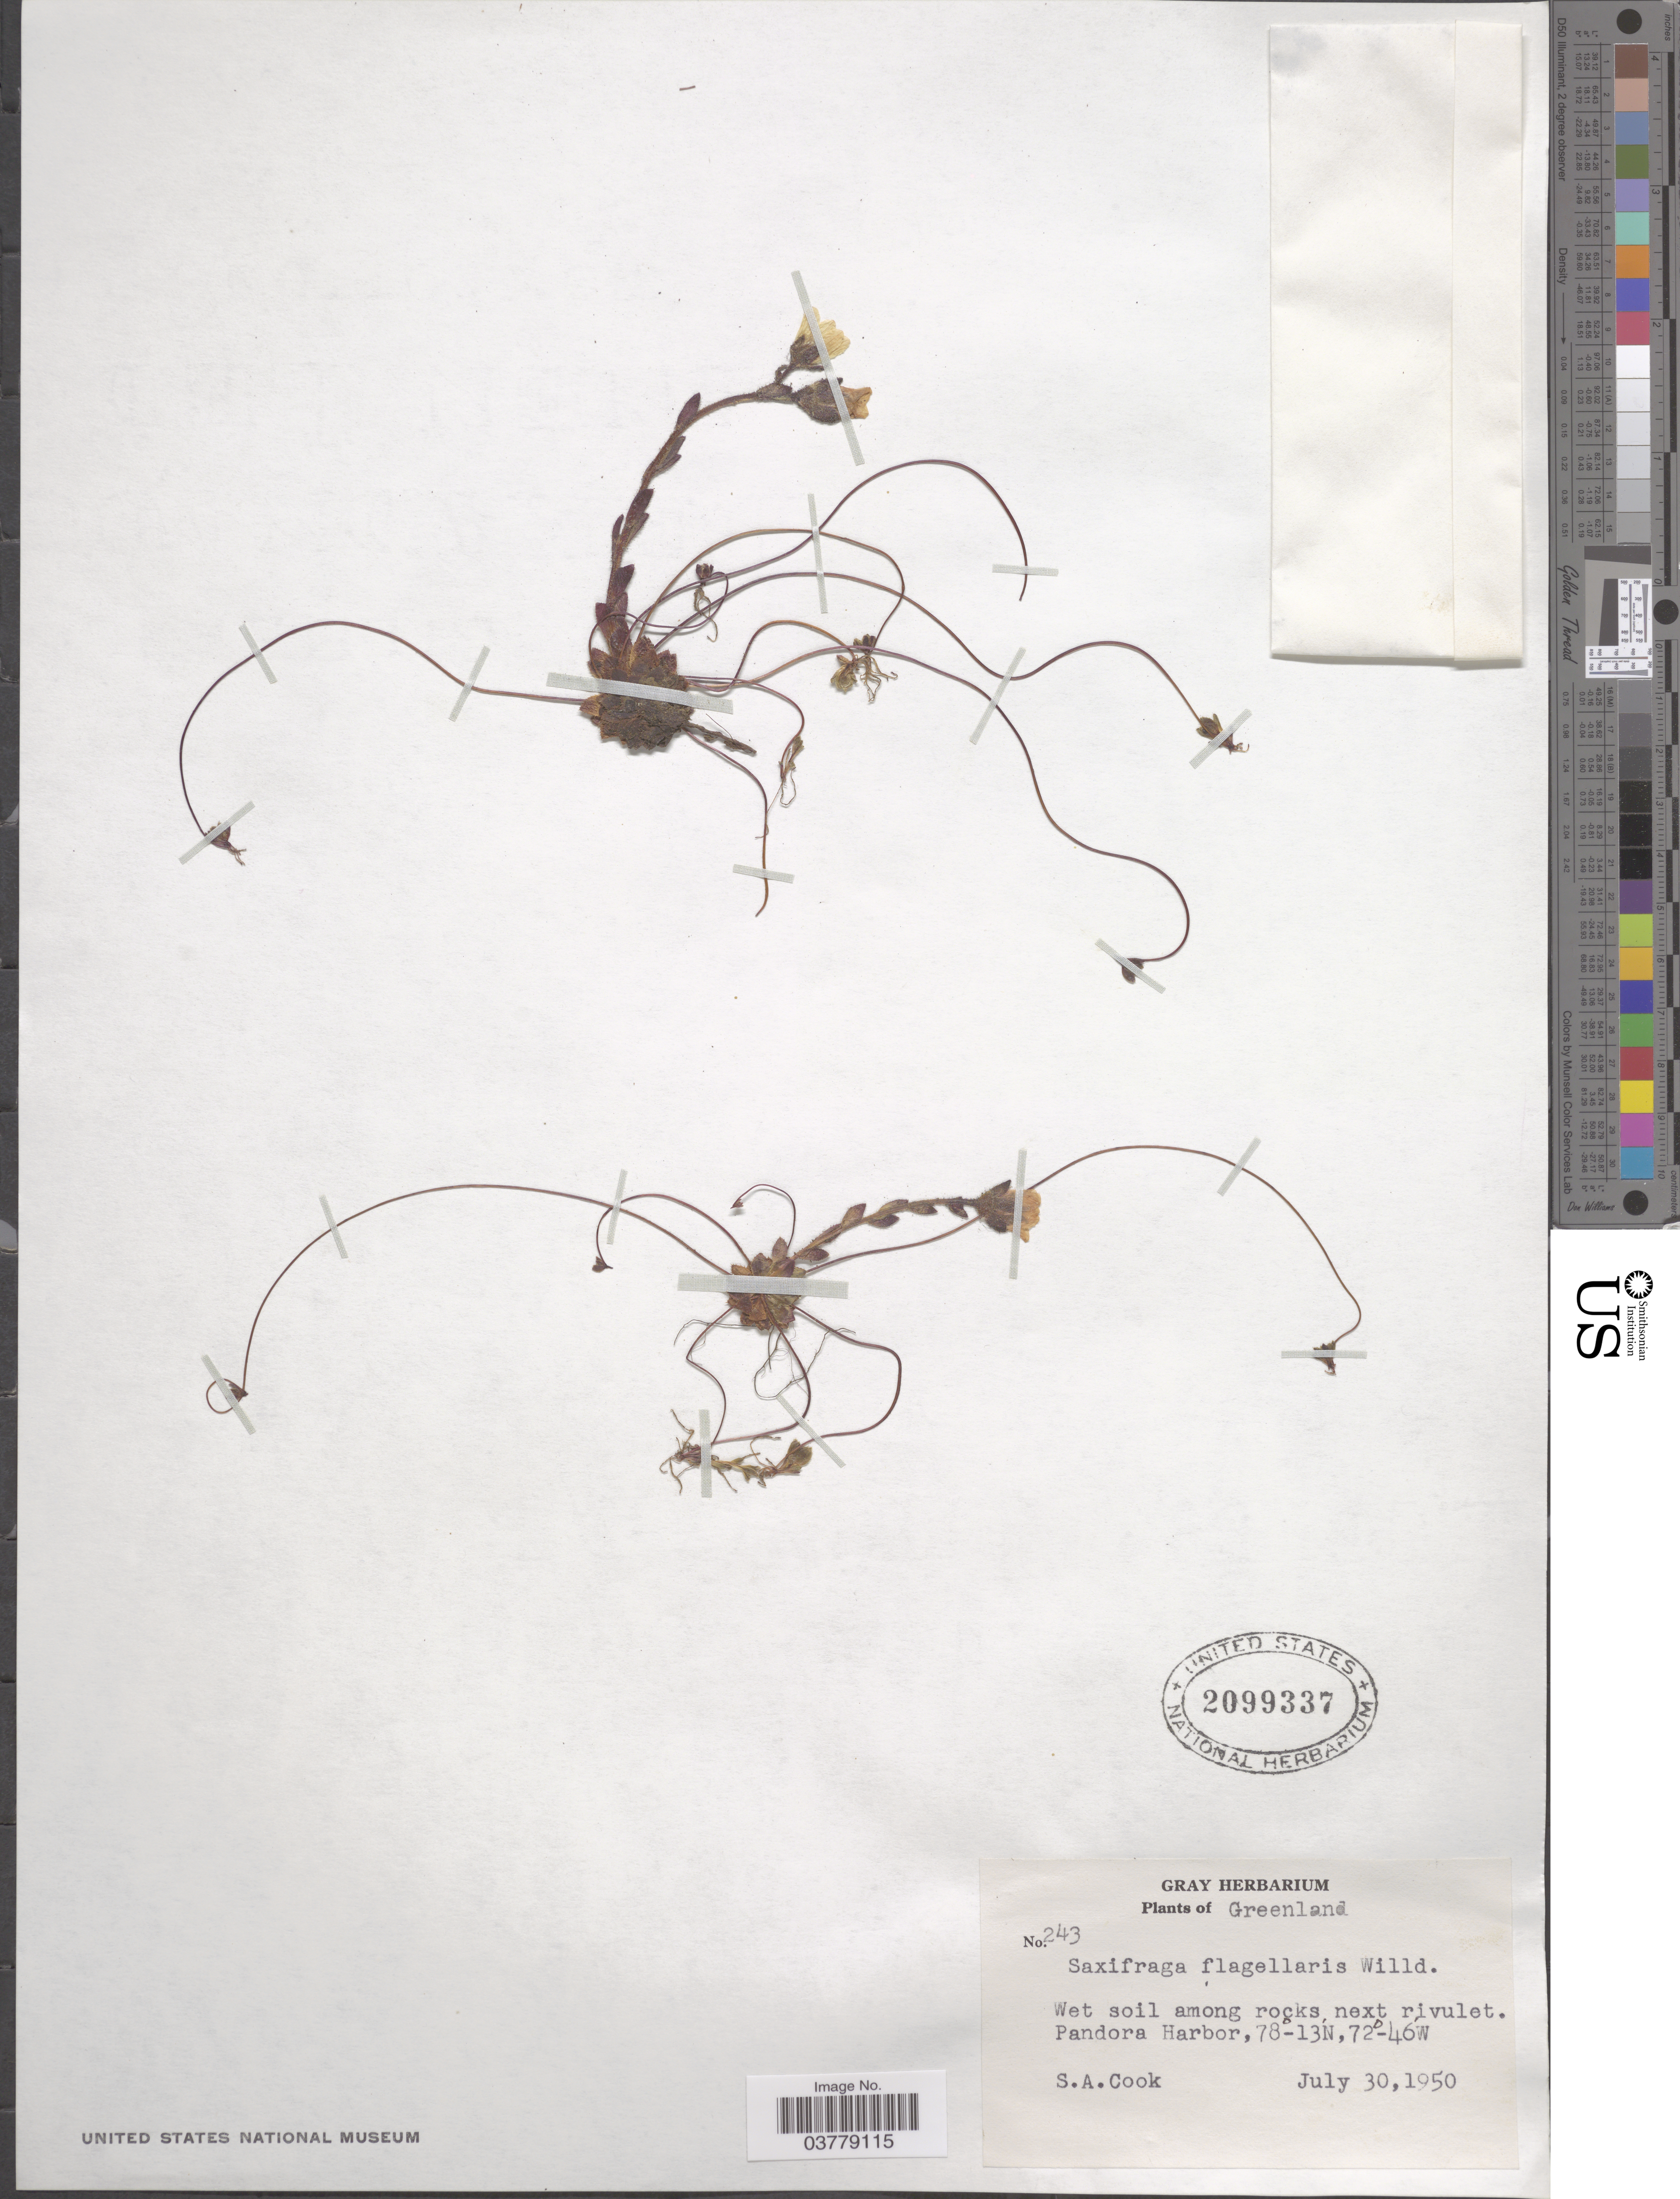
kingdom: Plantae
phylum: Tracheophyta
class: Magnoliopsida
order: Saxifragales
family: Saxifragaceae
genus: Saxifraga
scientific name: Saxifraga flagellaris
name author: Willd. ex Sternb.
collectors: S. A. Cook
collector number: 243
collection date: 1950-07-30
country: Greenland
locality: Pandora Harbor.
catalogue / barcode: US 2099337